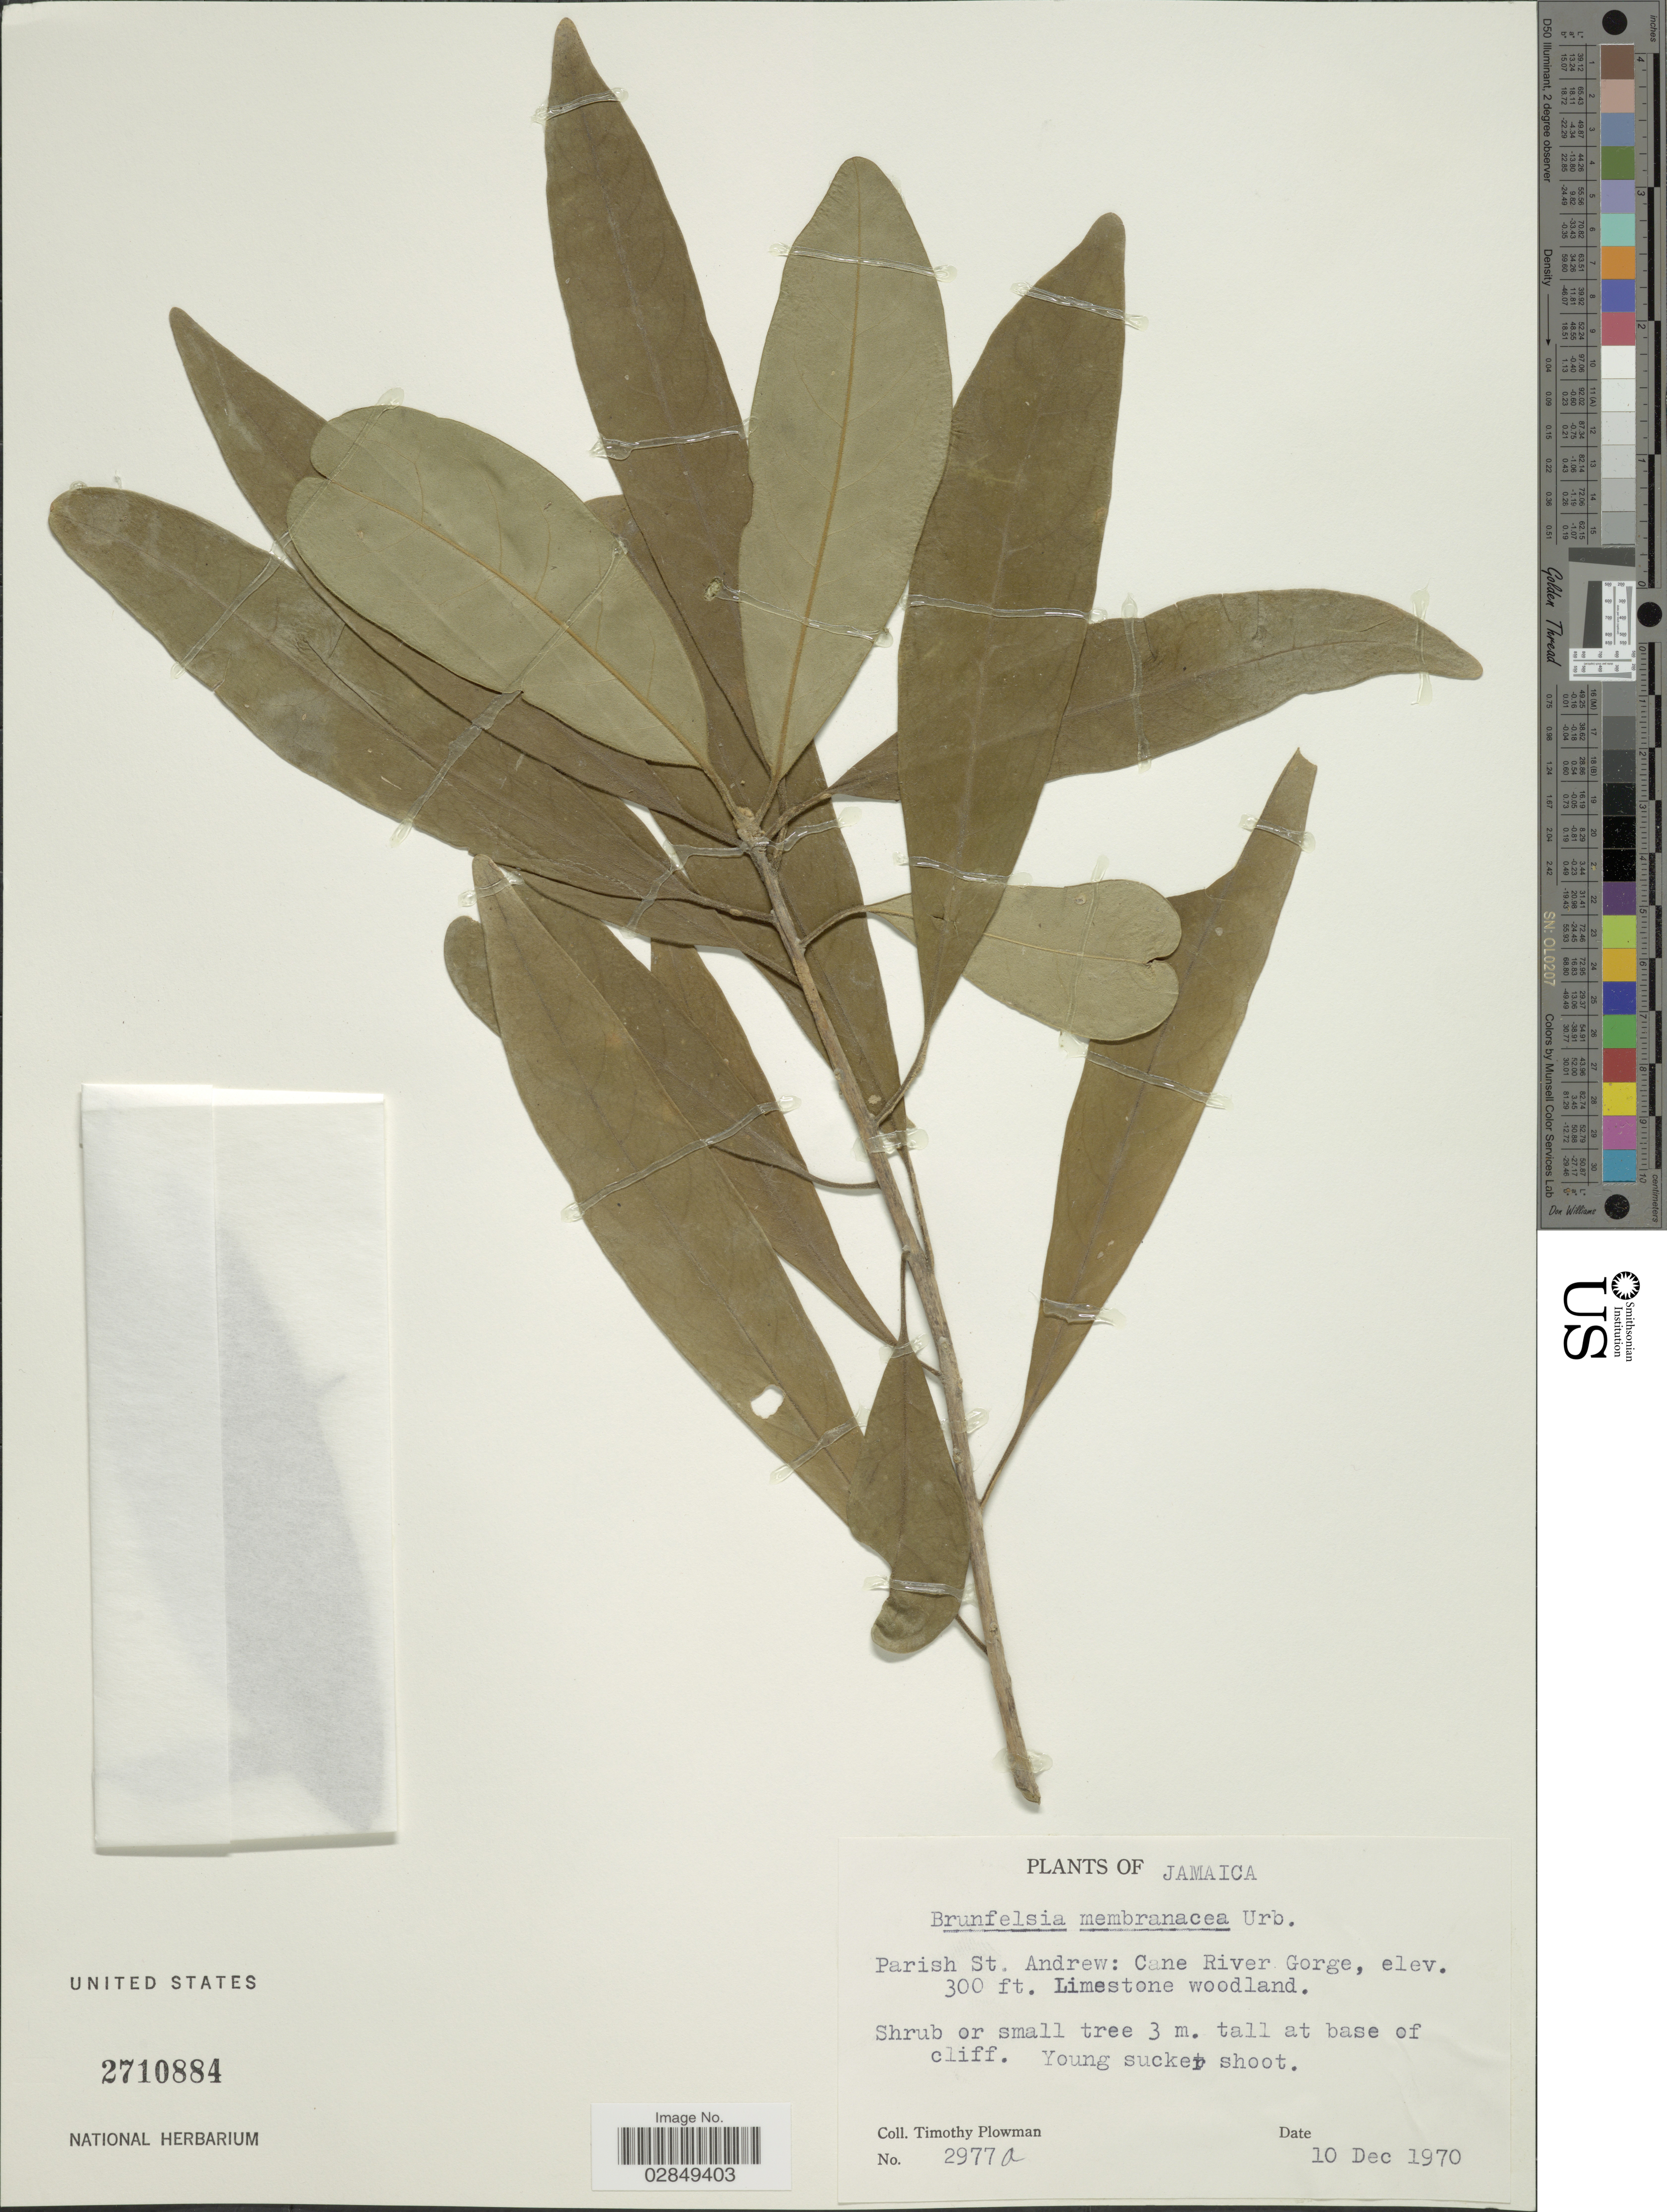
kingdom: Plantae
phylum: Tracheophyta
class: Magnoliopsida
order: Solanales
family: Solanaceae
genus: Brunfelsia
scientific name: Brunfelsia membranacea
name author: Urb.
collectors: T. Plowman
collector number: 2977a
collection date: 1970-12-10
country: Jamaica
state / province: Saint Andrew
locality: Parish St. Andrew: Cane River Gorge. Limestone woodland.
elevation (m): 91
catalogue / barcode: US 2710884